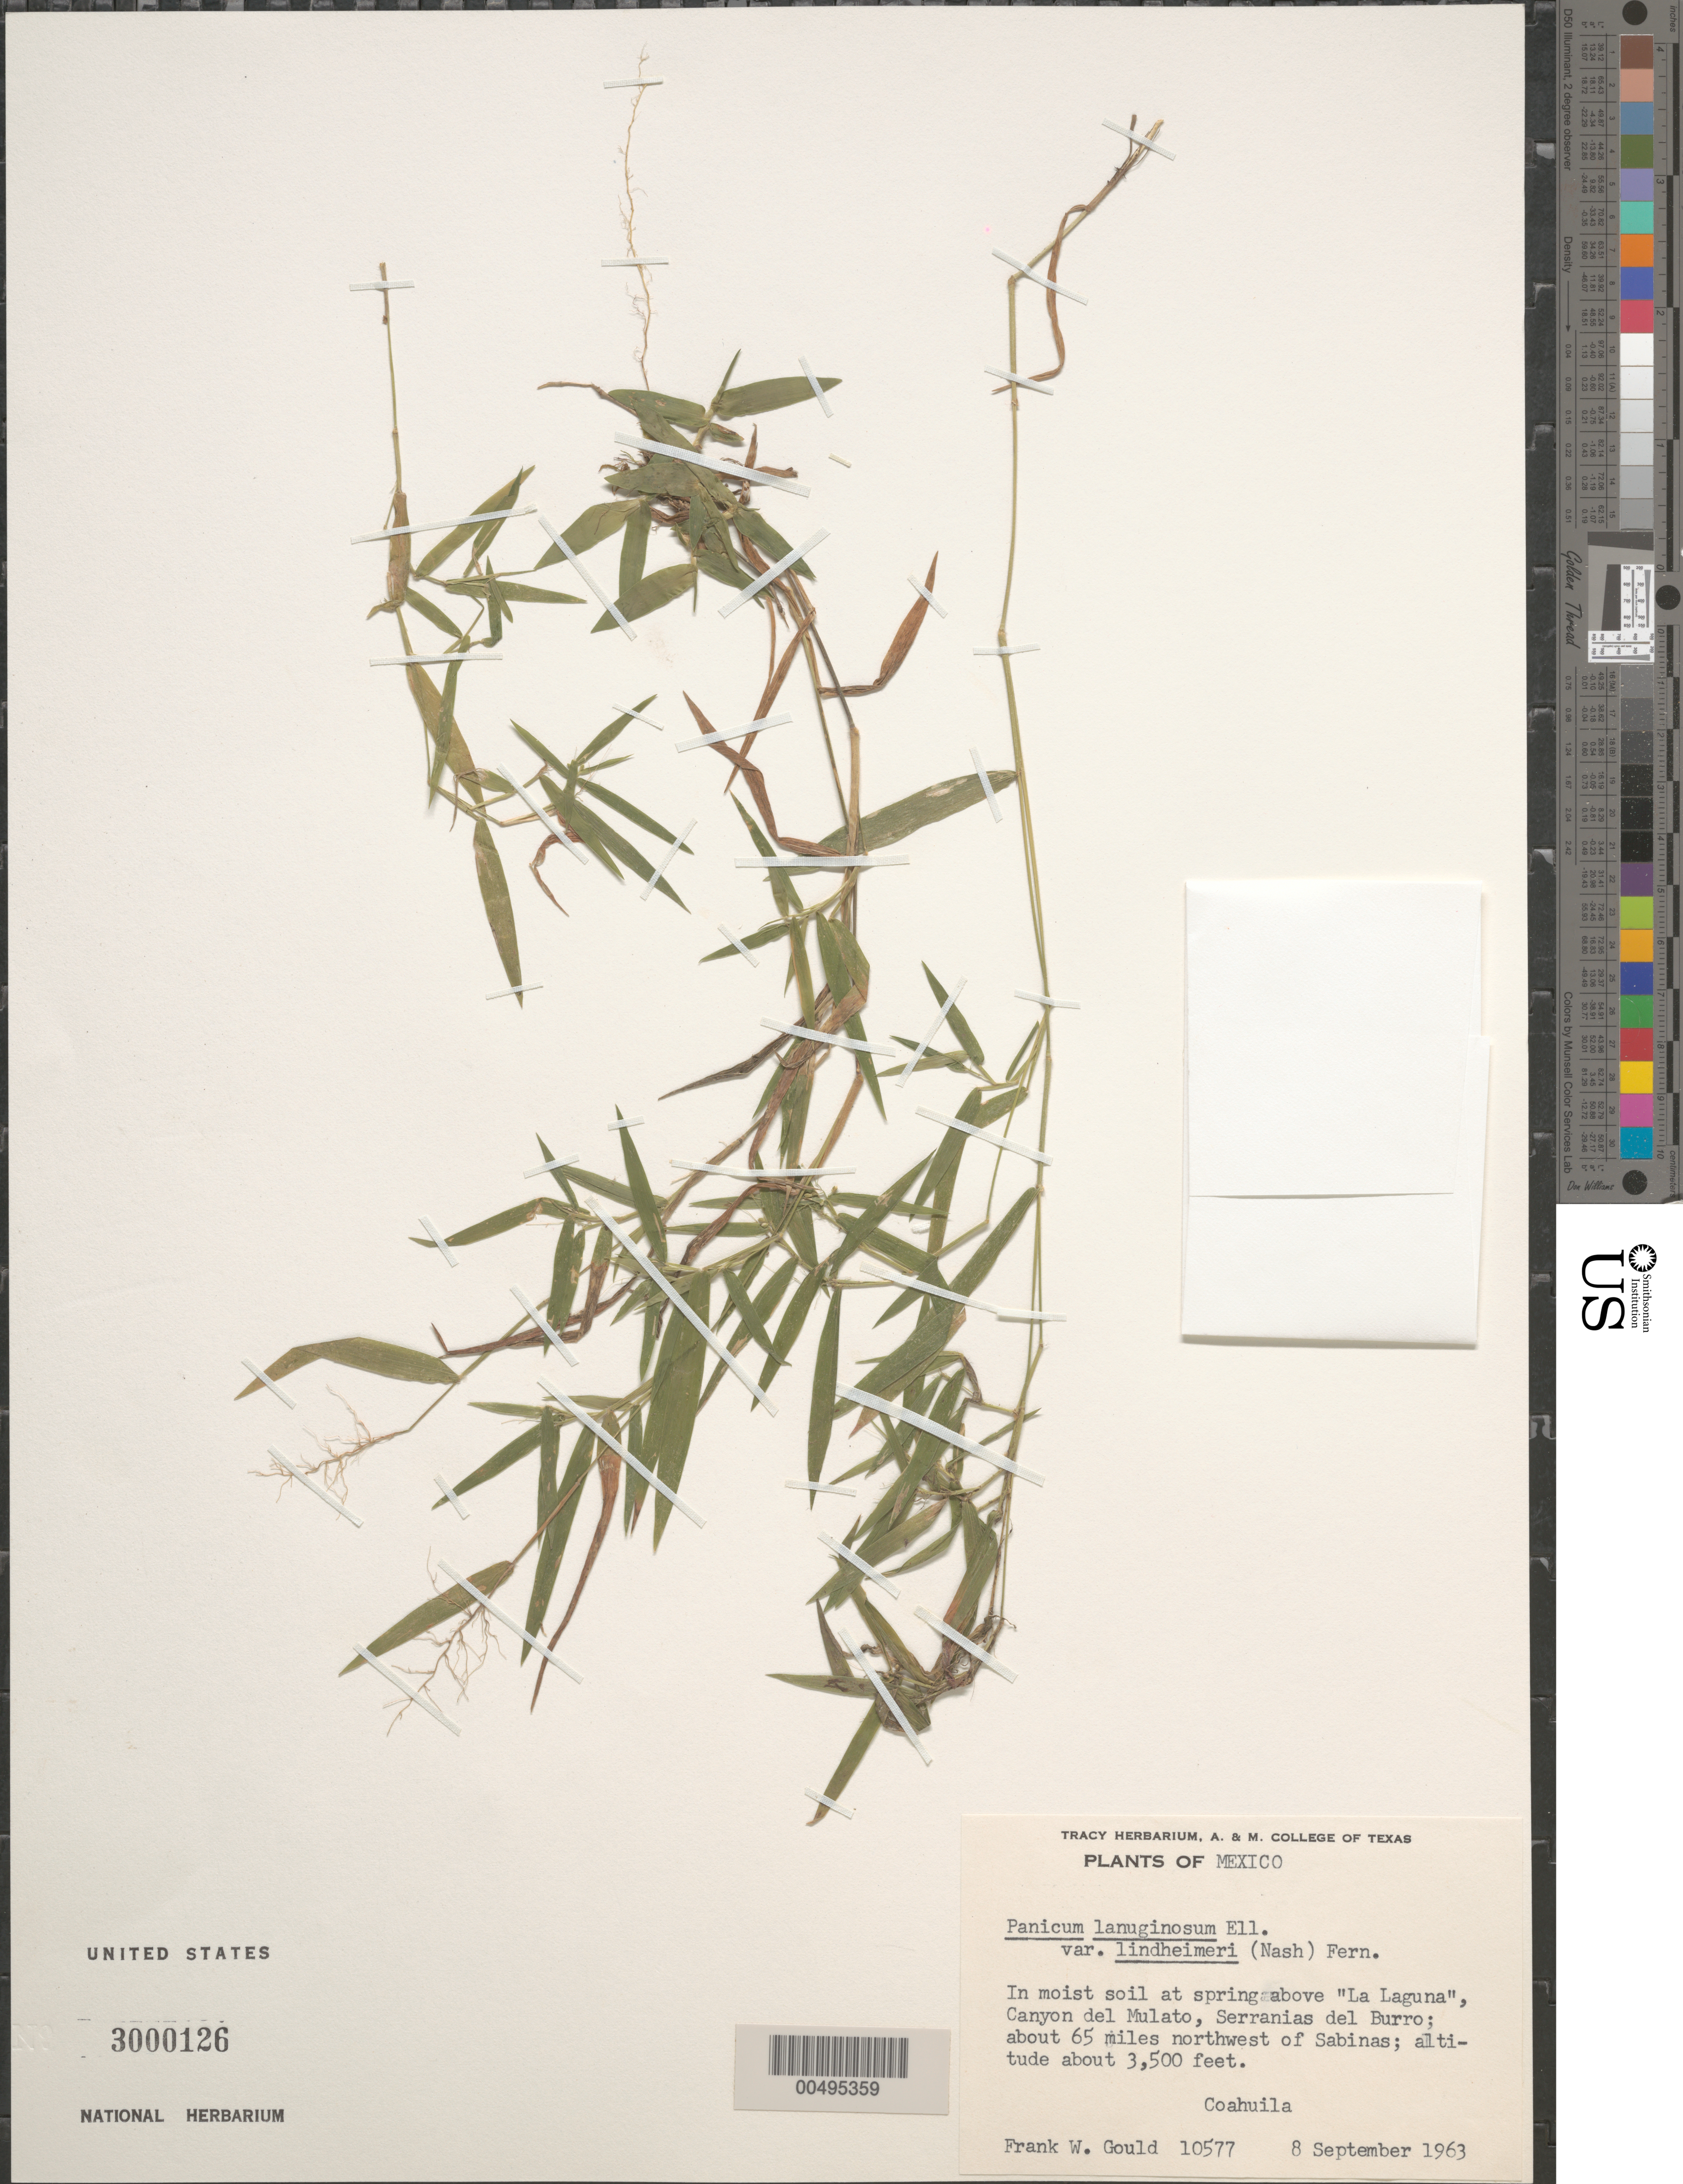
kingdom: Plantae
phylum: Tracheophyta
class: Liliopsida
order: Poales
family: Poaceae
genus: Panicum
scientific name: Panicum lanuginosum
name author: Elliott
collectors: F. W. Gould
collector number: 10577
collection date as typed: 8 Sep 1963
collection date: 1963-09-08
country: Mexico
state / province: Coahuila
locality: Above La Laguna, Canyon del Mulato, Serranias del Burro, about 65 mi NW of Sabinas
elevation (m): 1067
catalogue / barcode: US 3000126